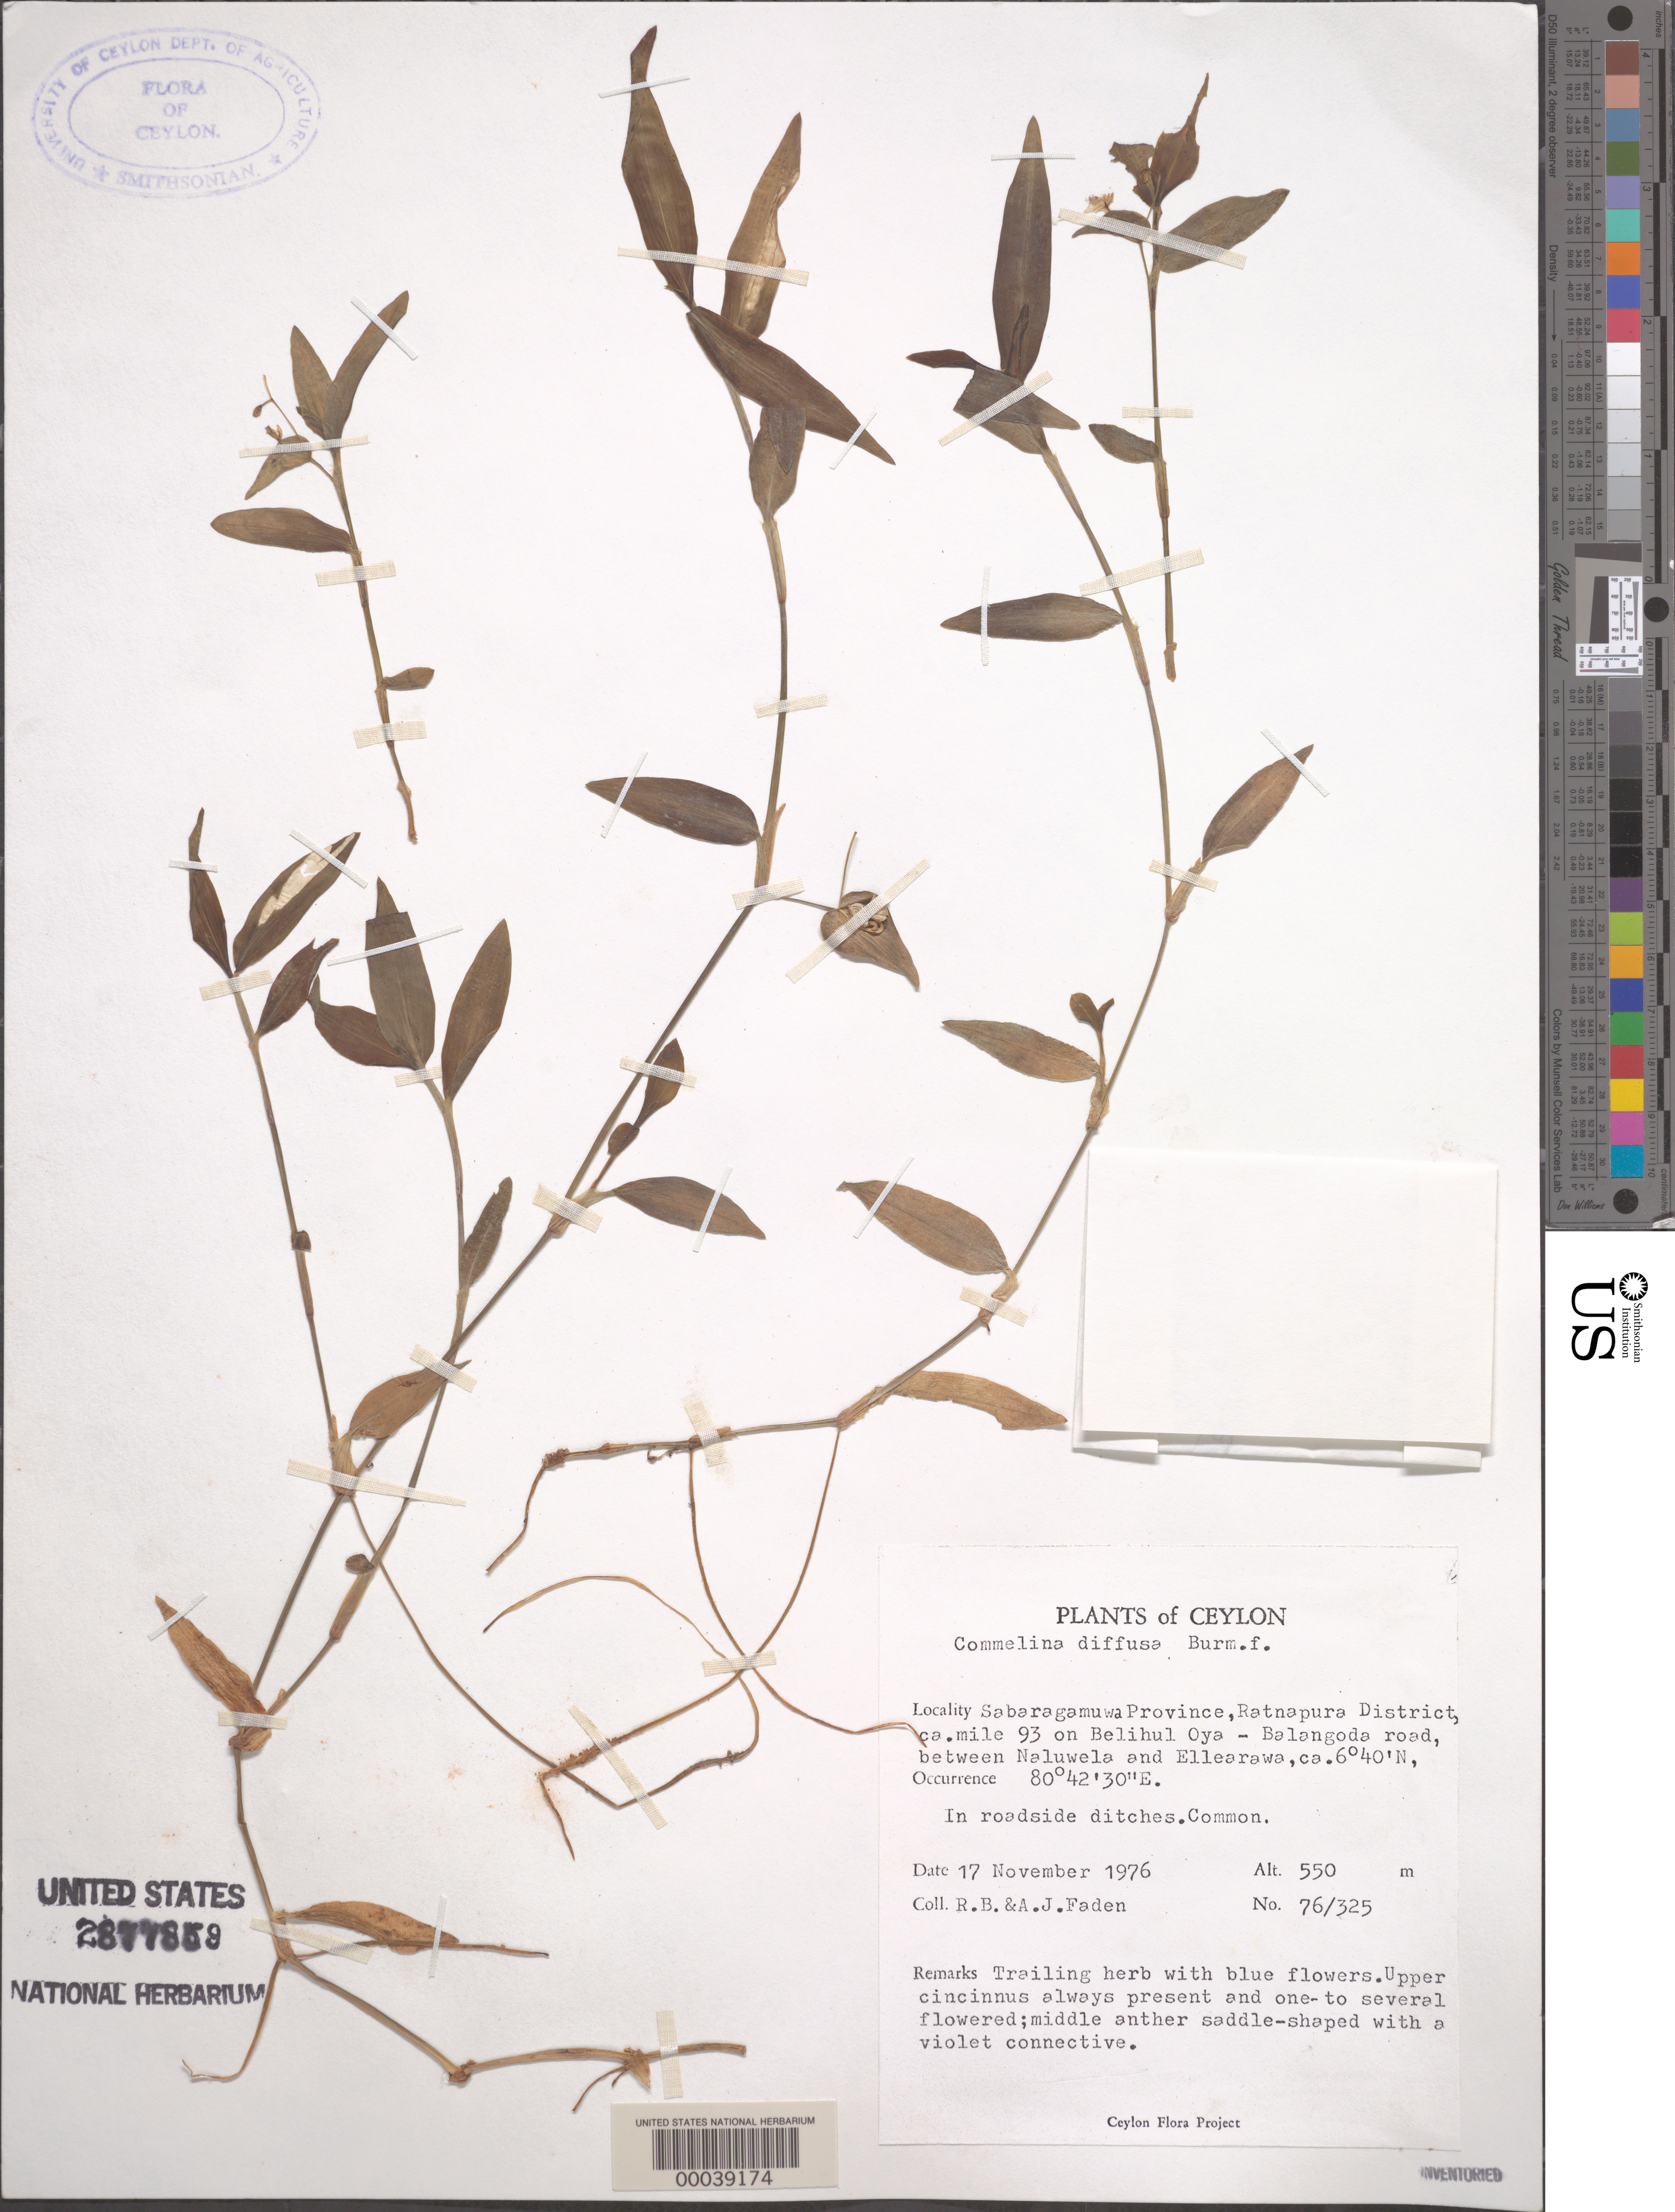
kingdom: Plantae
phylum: Tracheophyta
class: Liliopsida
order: Commelinales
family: Commelinaceae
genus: Commelina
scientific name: Commelina diffusa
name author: Burm. f.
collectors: R. B. Faden & A. J. Faden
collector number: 76/325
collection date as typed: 17 Nov 1976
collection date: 1976-11-17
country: Sri Lanka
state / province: Sabaragamuwa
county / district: Ratnapura Dist.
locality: Between naluwela and ellearawa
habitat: Roadside ditches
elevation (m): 550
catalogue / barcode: US 2877859